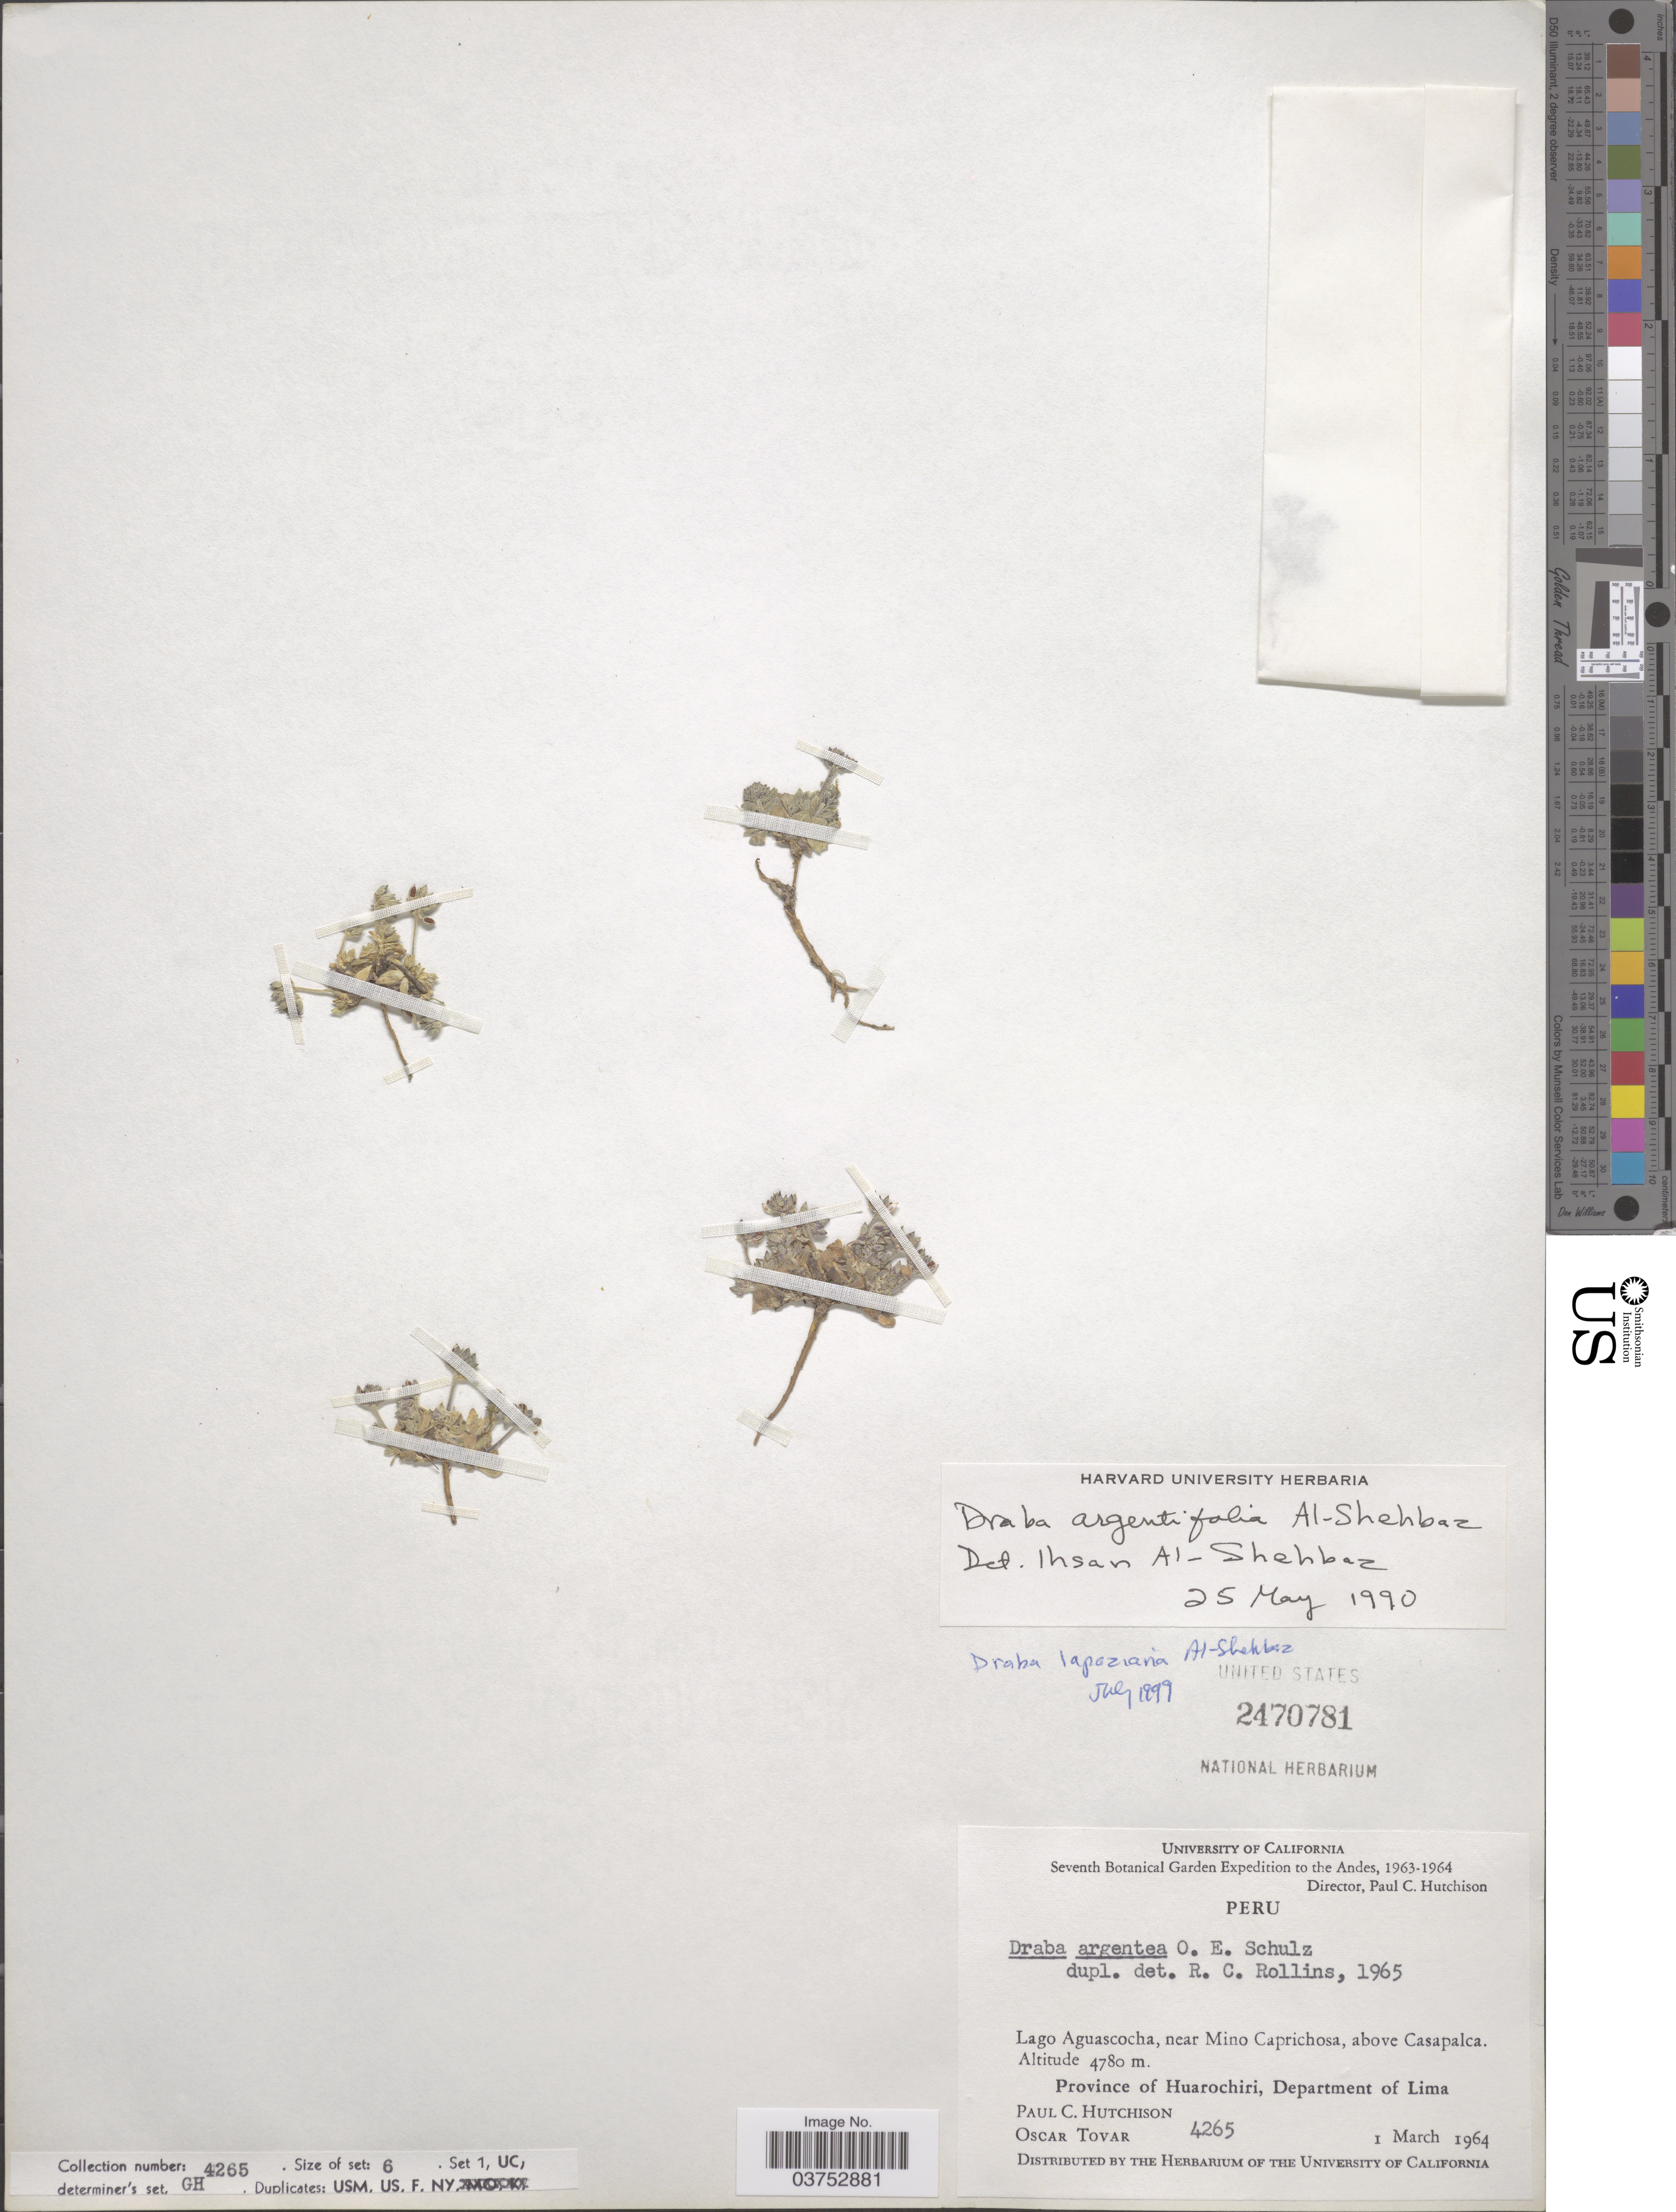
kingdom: Plantae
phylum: Tracheophyta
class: Magnoliopsida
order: Brassicales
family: Brassicaceae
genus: Draba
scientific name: Draba argentifolia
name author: (A. Gray) Al-Shehbaz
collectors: P. C. Hutchison & Ó. Tovar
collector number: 4265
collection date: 1964-03-01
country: Peru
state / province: Lima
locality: Lago Aguascocha, near Mino Caprichosa, above Casapalca. Province of Huarochiri, Department of Lima.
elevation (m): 4780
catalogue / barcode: US 2470781